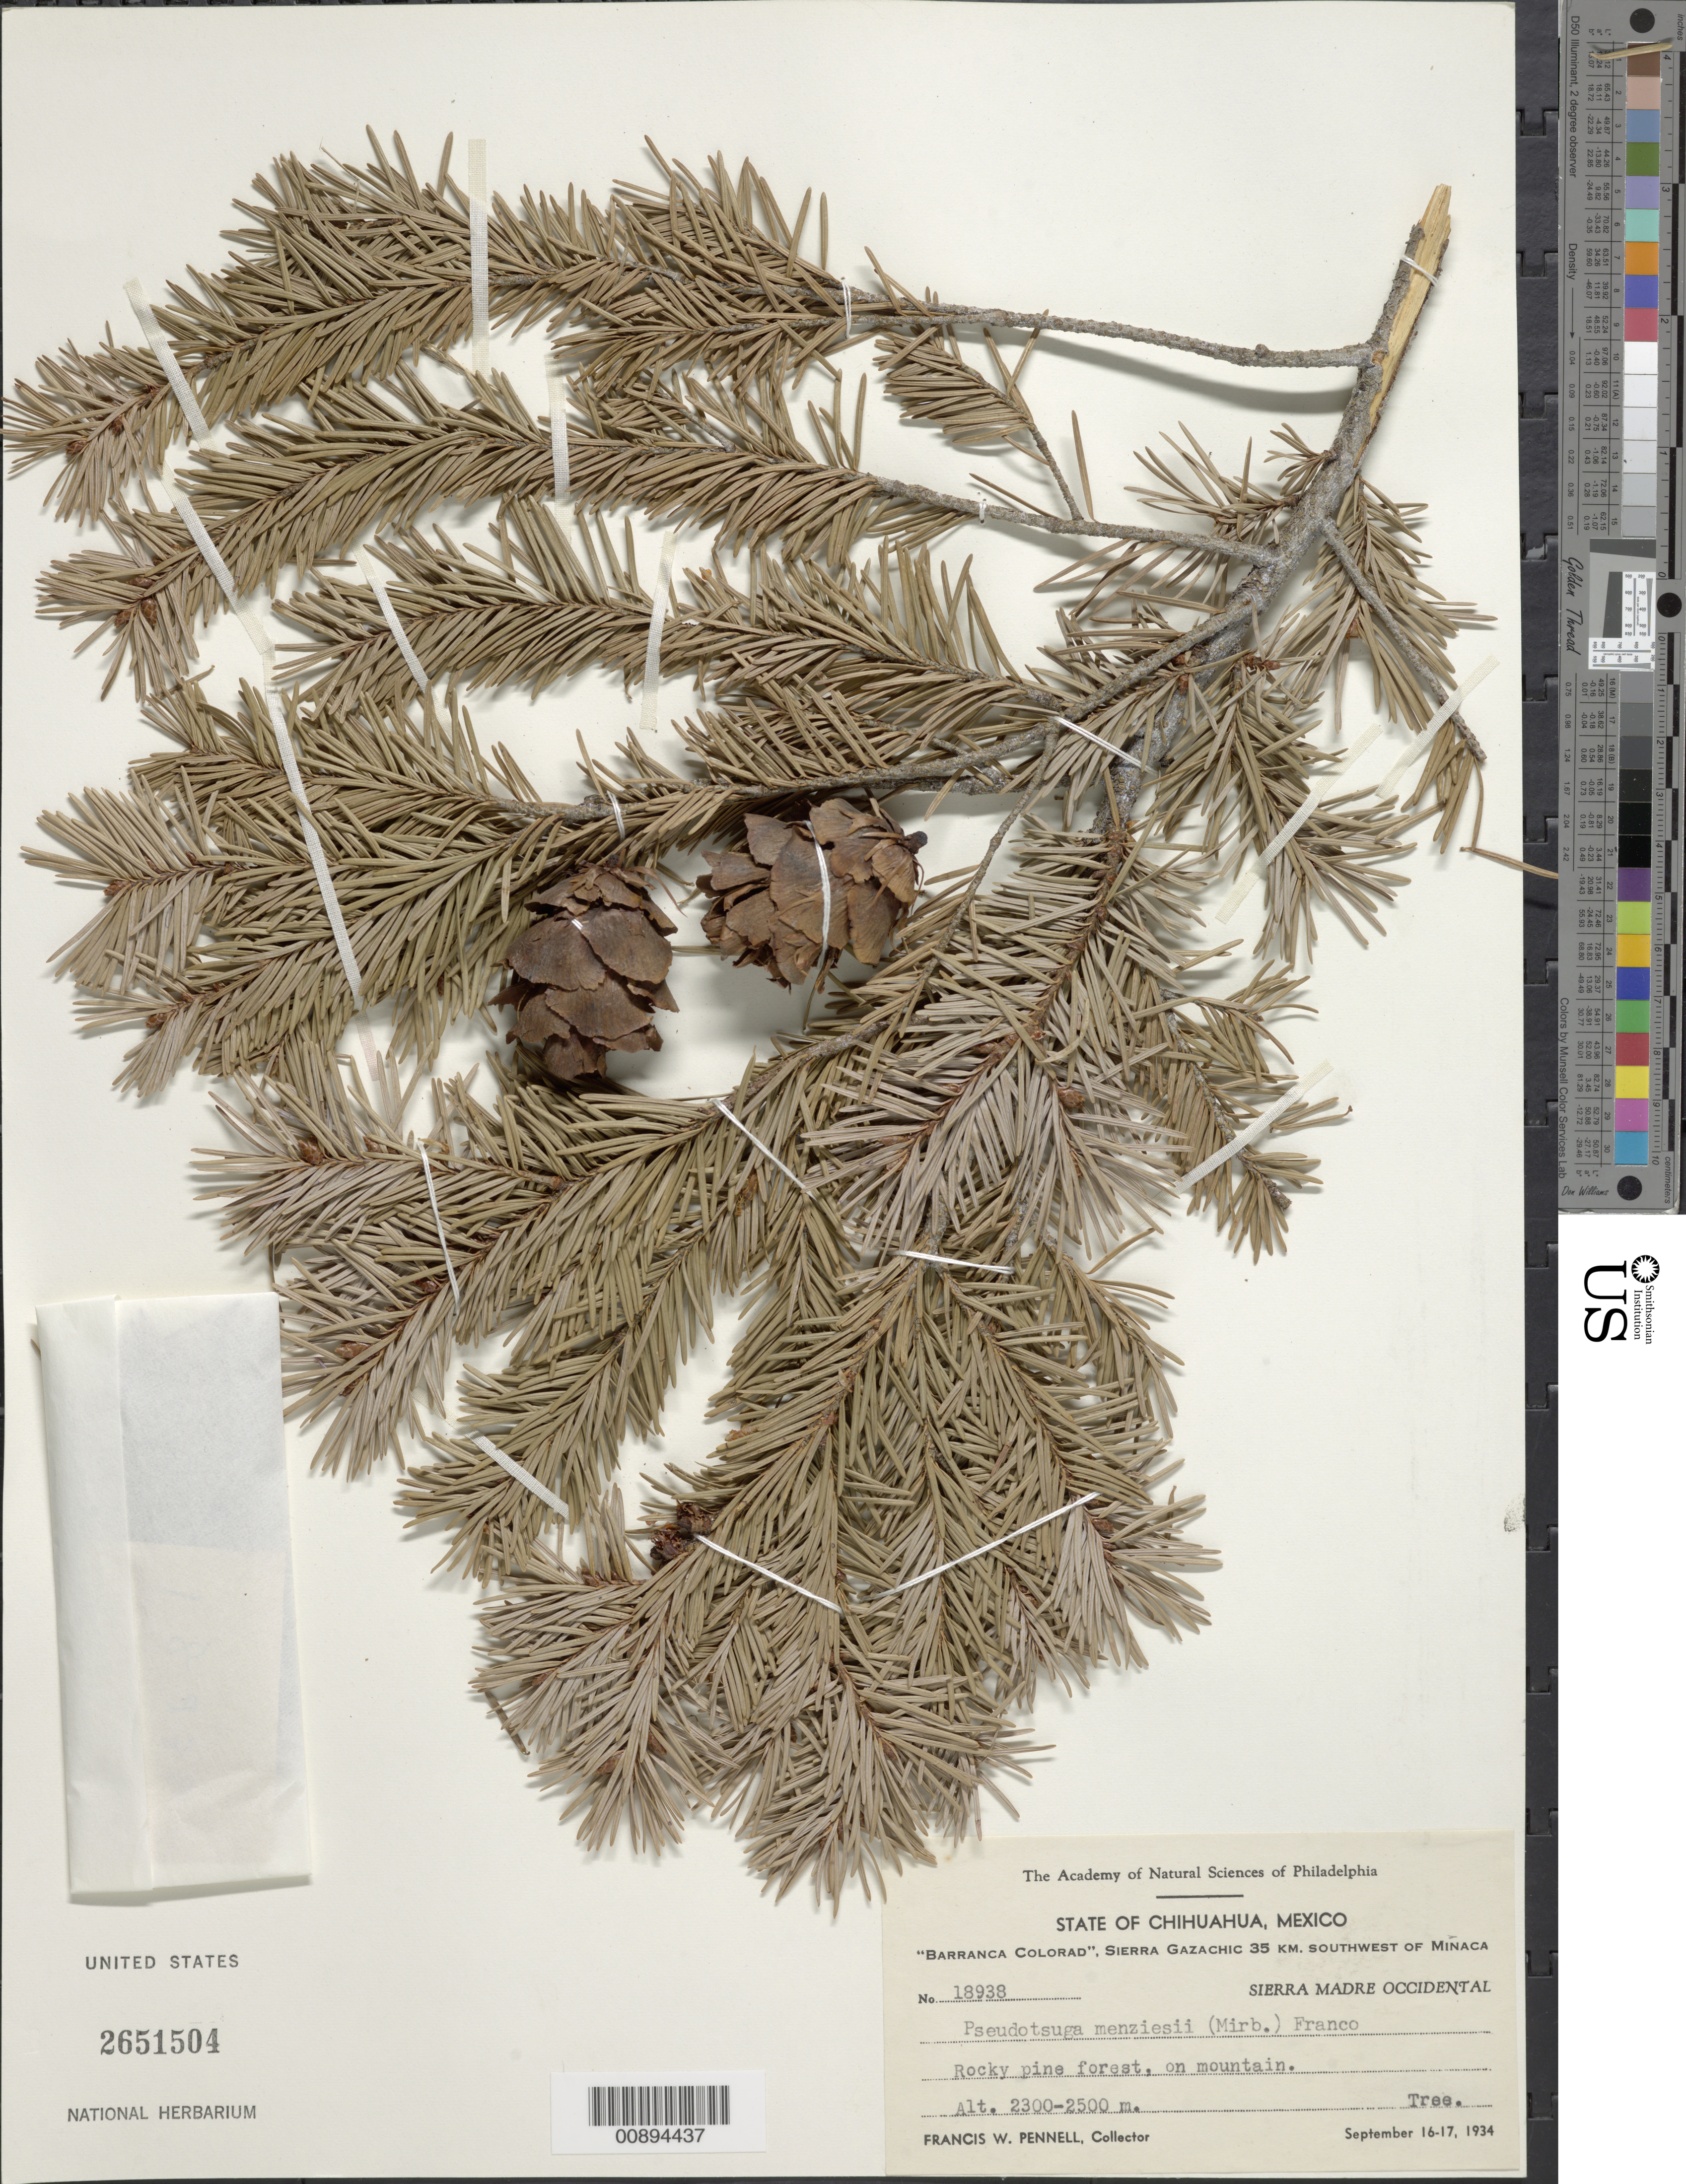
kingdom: Plantae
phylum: Tracheophyta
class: Pinopsida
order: Pinales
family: Pinaceae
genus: Pseudotsuga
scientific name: Pseudotsuga menziesii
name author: (Mirb.) Franco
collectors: F. W. Pennell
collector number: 18938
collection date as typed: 16 Sep 1934 to 17 Sep 1934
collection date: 1934-09-16/1934-09-17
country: Mexico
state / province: Chihuahua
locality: Barranca Colorad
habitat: Rocky pine forest, on mountain.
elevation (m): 2500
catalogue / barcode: US 2651504